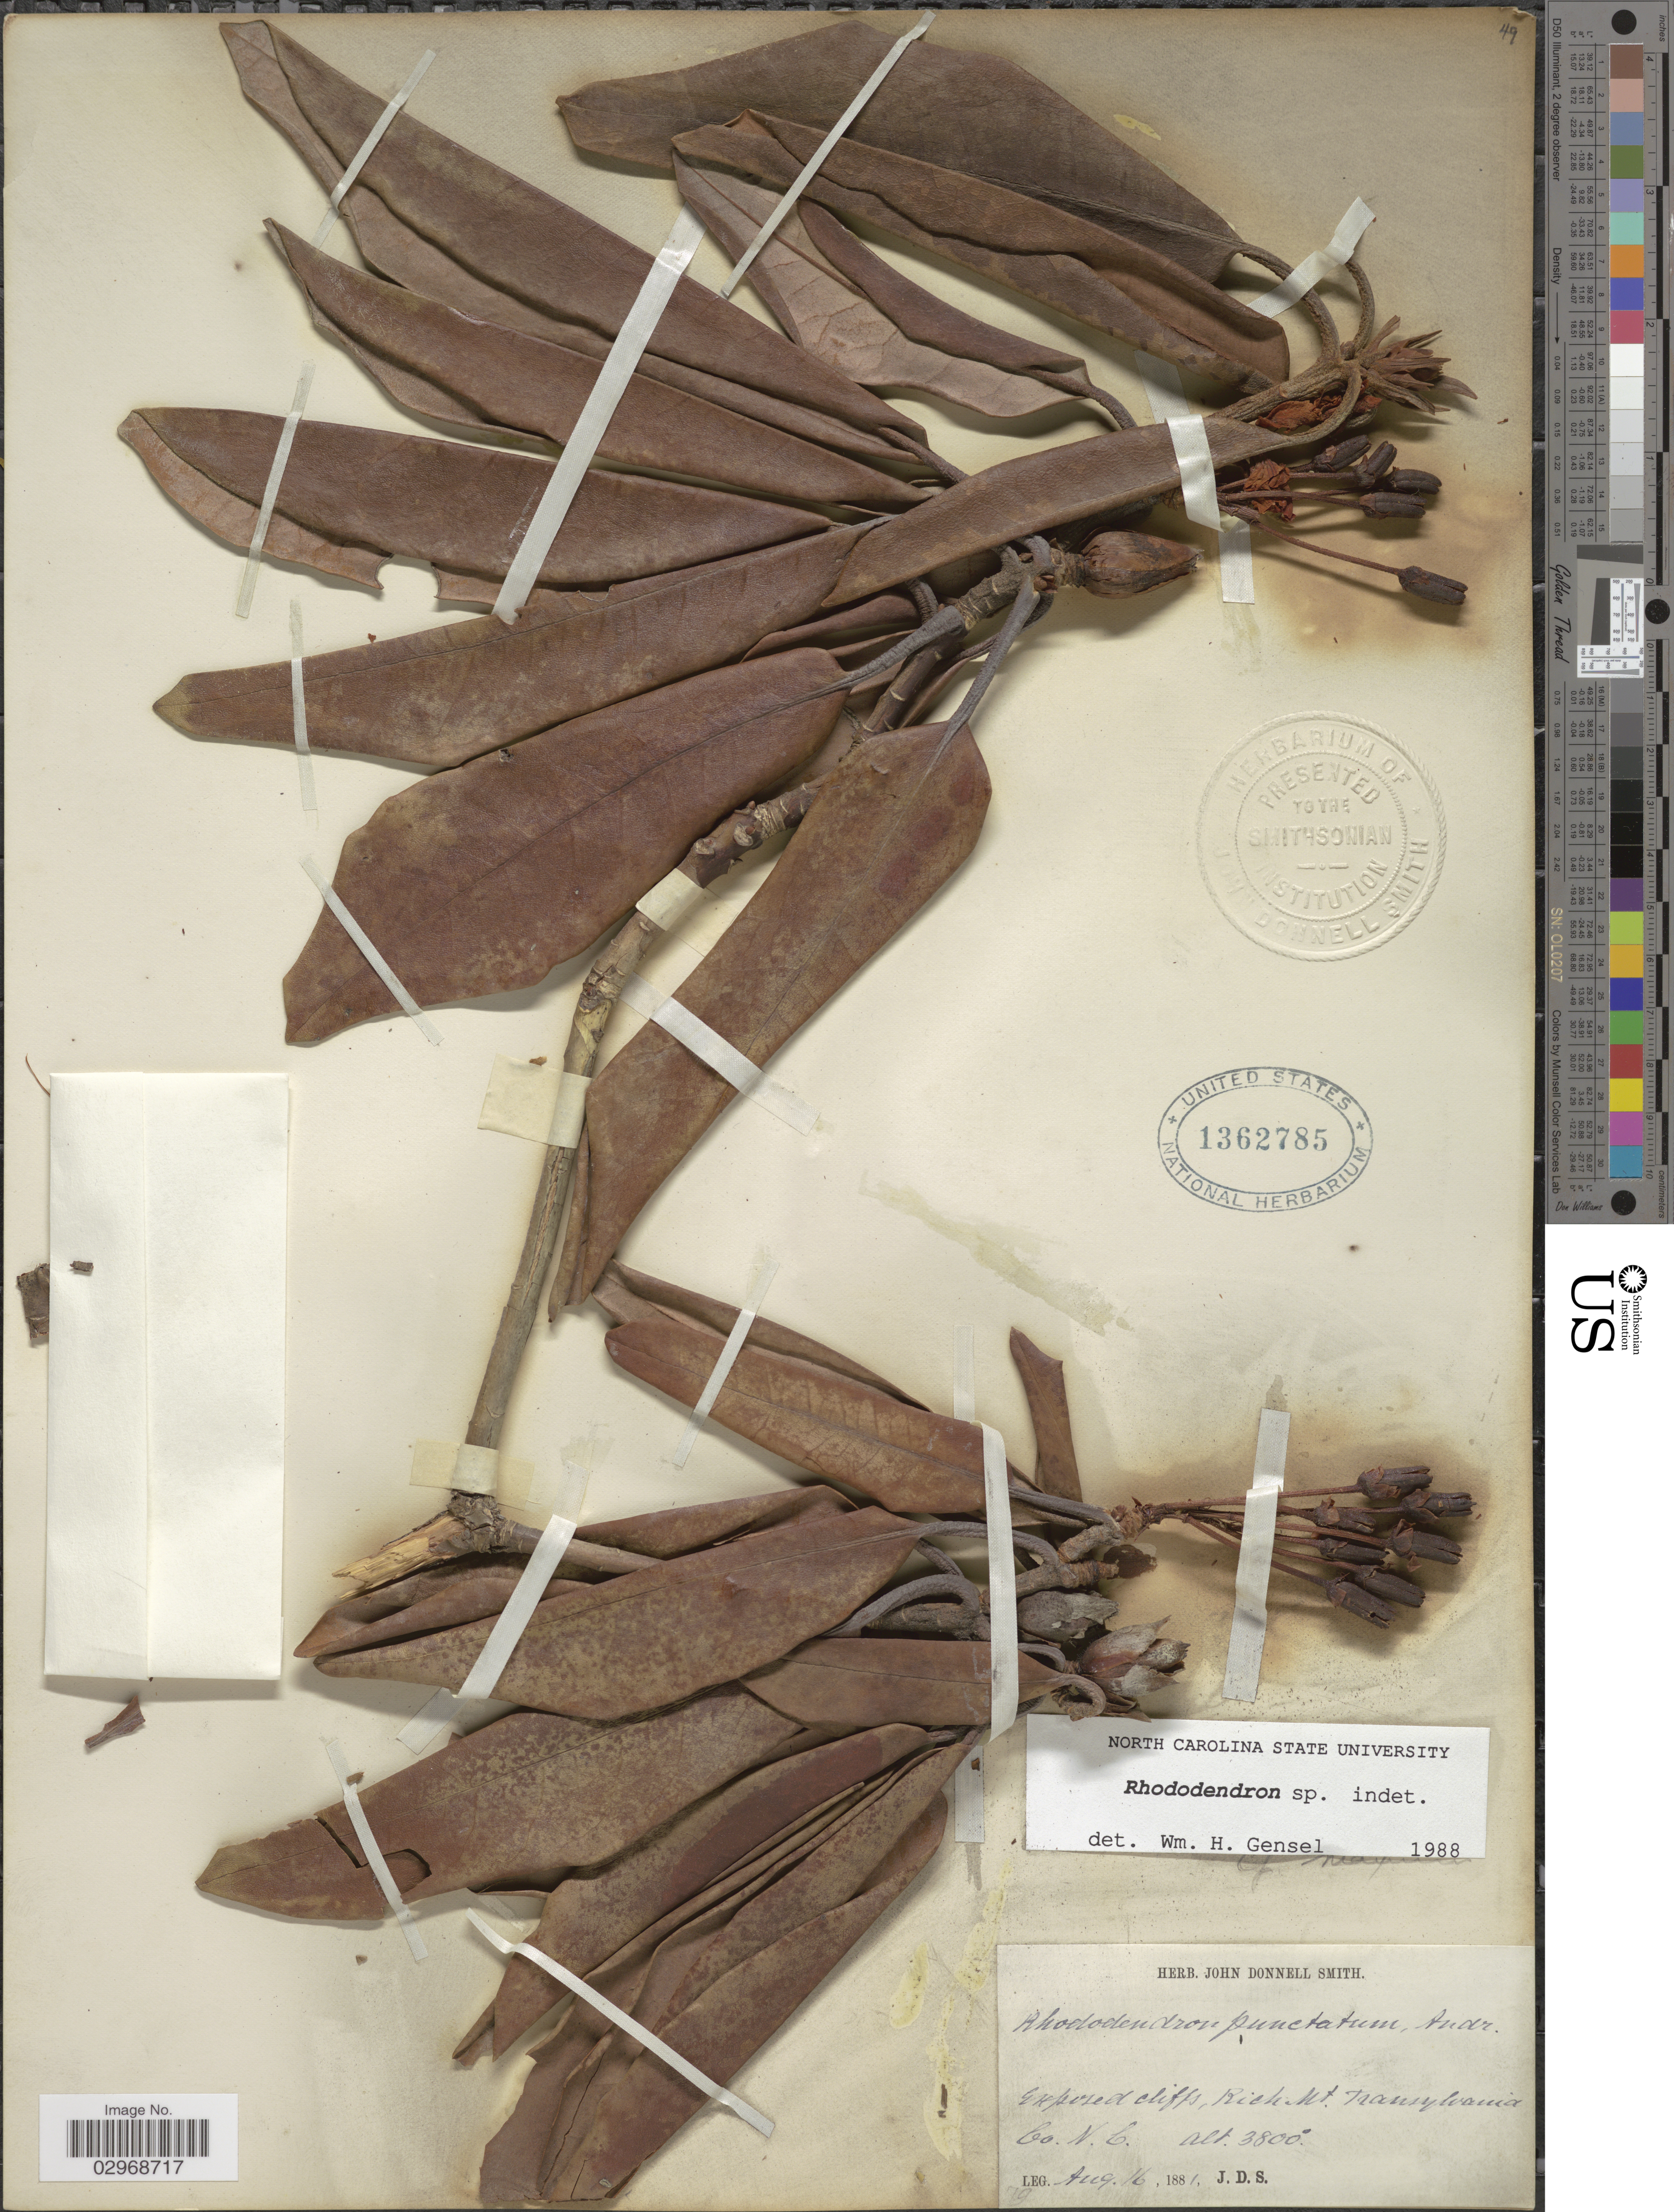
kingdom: Plantae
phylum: Tracheophyta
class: Magnoliopsida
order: Ericales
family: Ericaceae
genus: Rhododendron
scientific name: Rhododendron sp.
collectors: J. Donnell Smith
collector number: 79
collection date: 1881-08-16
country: United States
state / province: North Carolina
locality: Exposed cliffs, Rick Mt., Transylvania Co., N.C.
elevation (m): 1158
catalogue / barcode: US 1362785